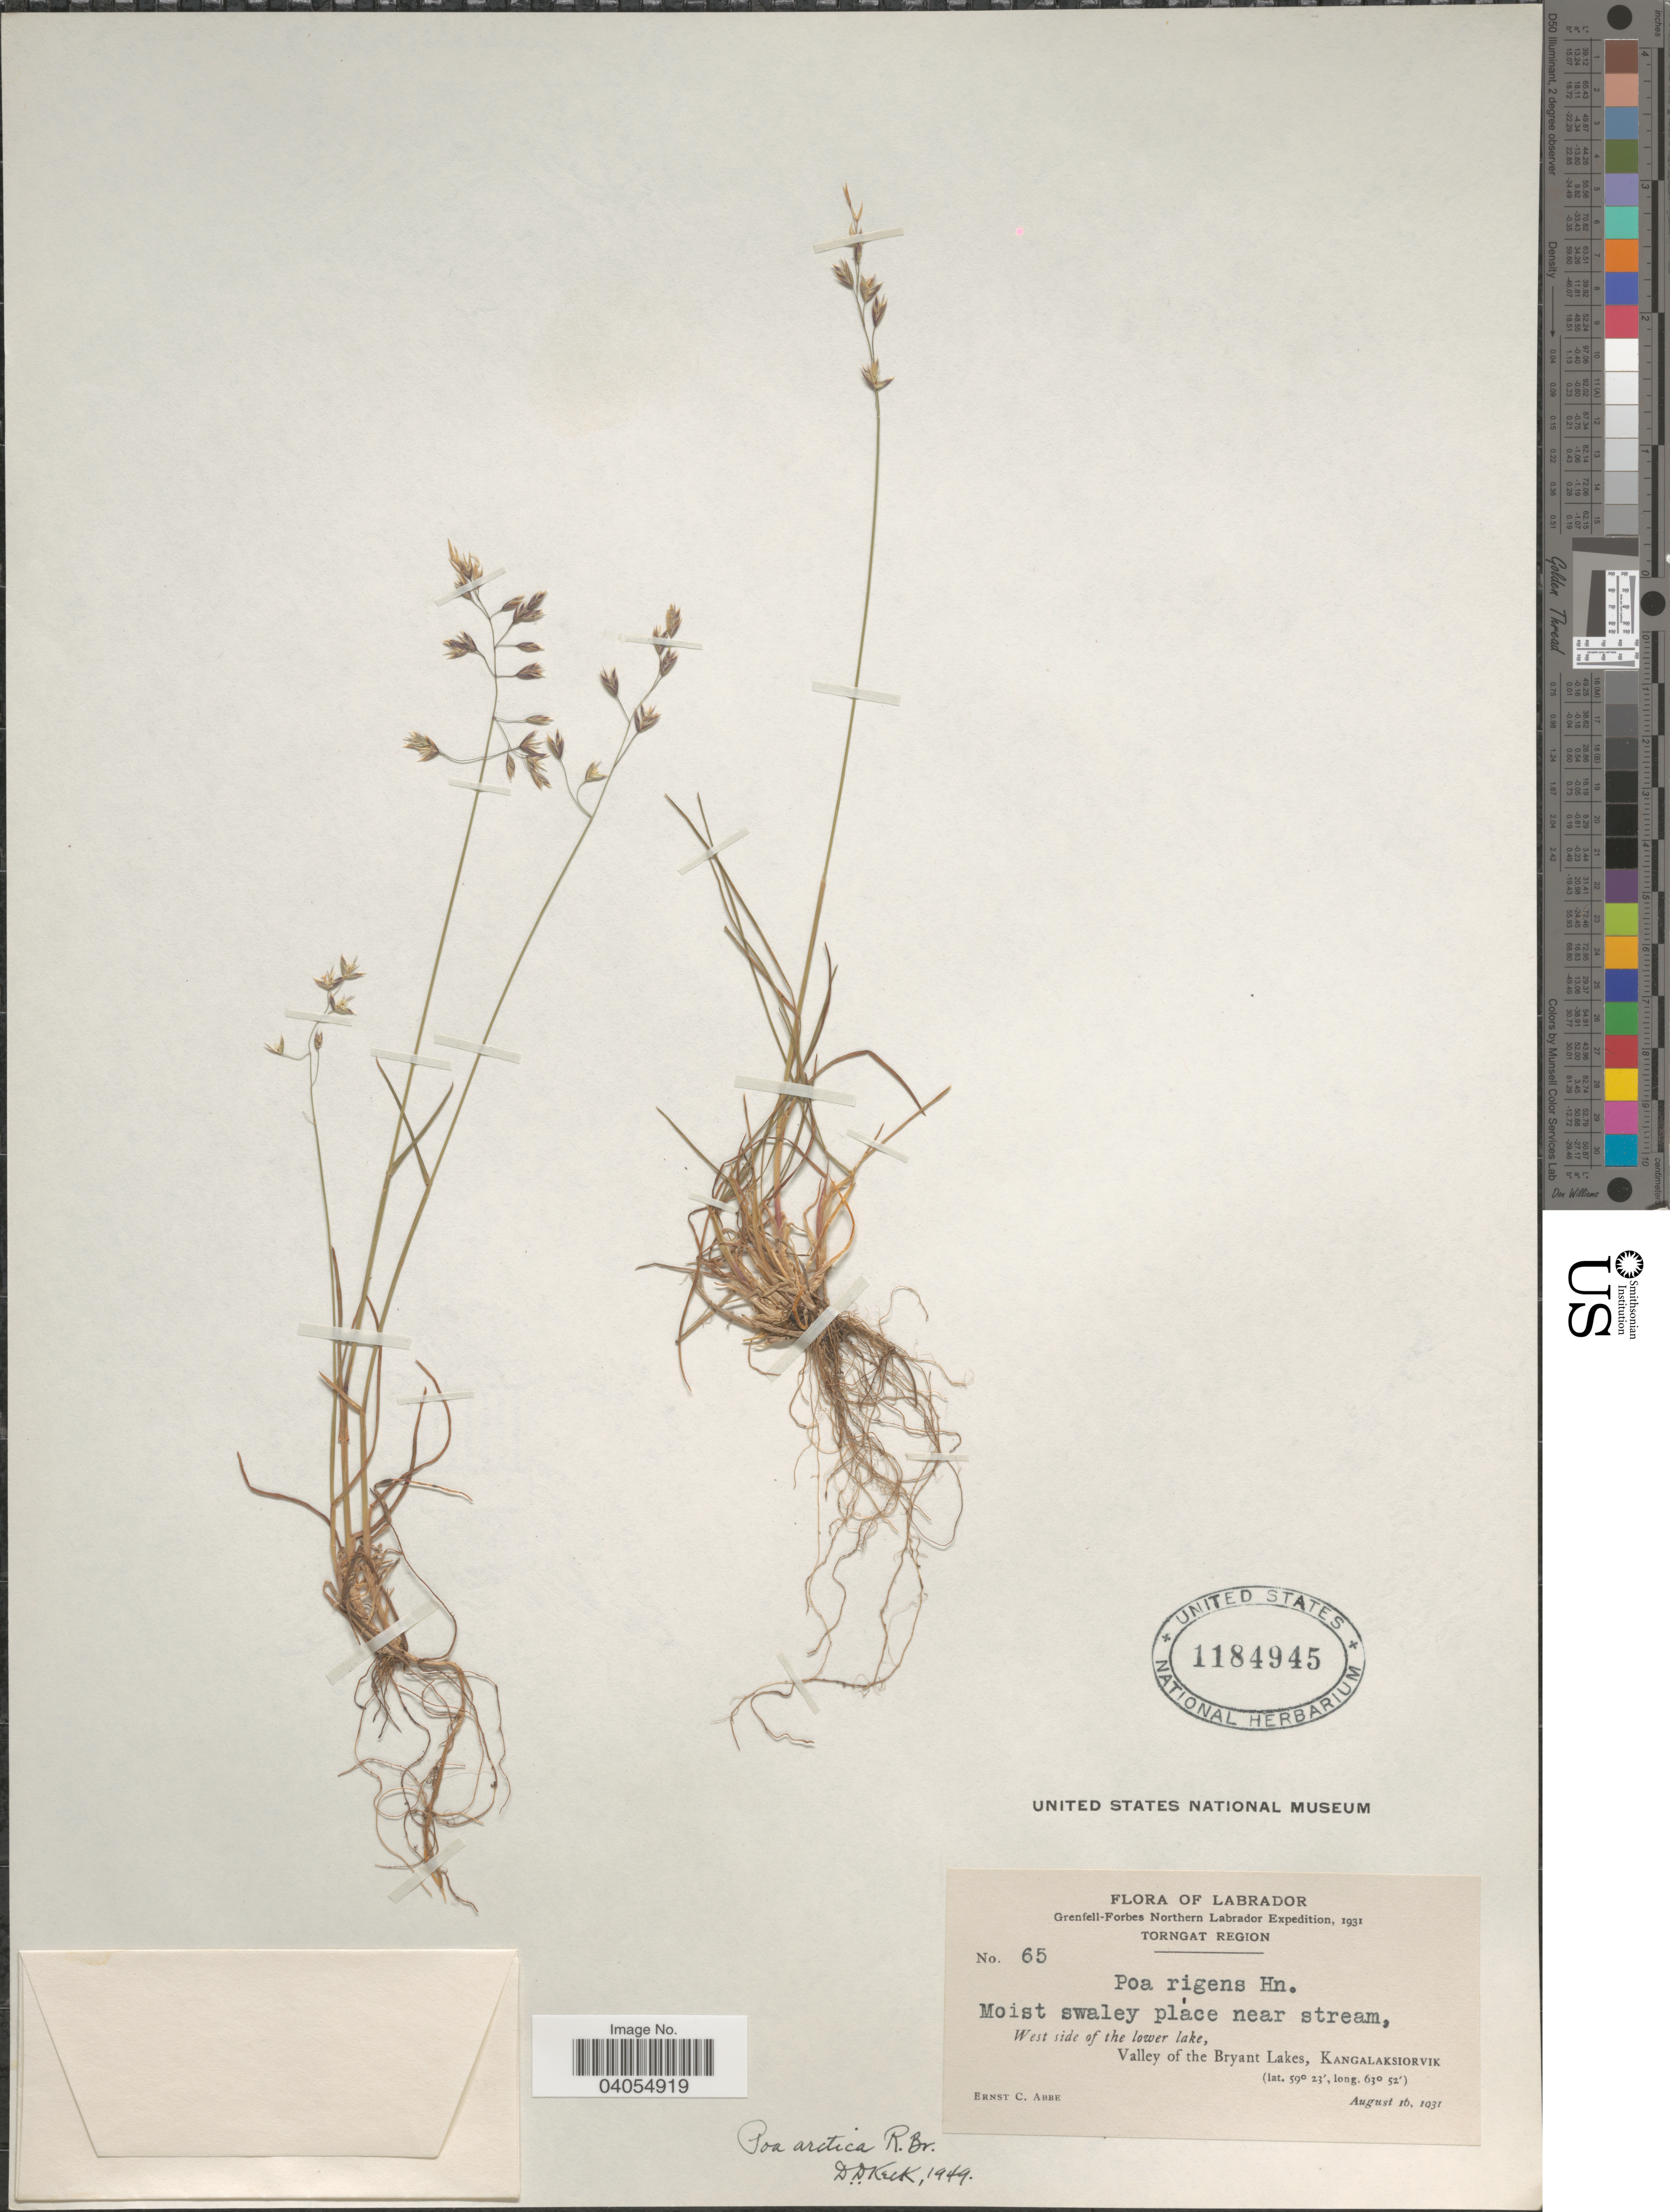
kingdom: Plantae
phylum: Tracheophyta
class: Liliopsida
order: Poales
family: Poaceae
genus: Poa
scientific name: Poa arctica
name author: R. Br.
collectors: E. C. Abbe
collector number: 65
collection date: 1931-08-16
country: Canada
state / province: Newfoundland and Labrador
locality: Labrador. Torngat Region. Moist swaley place near stream, West side of the lower lake, Valley of the Bryant Lakes, Kangalaksiorvik.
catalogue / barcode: US 1184945